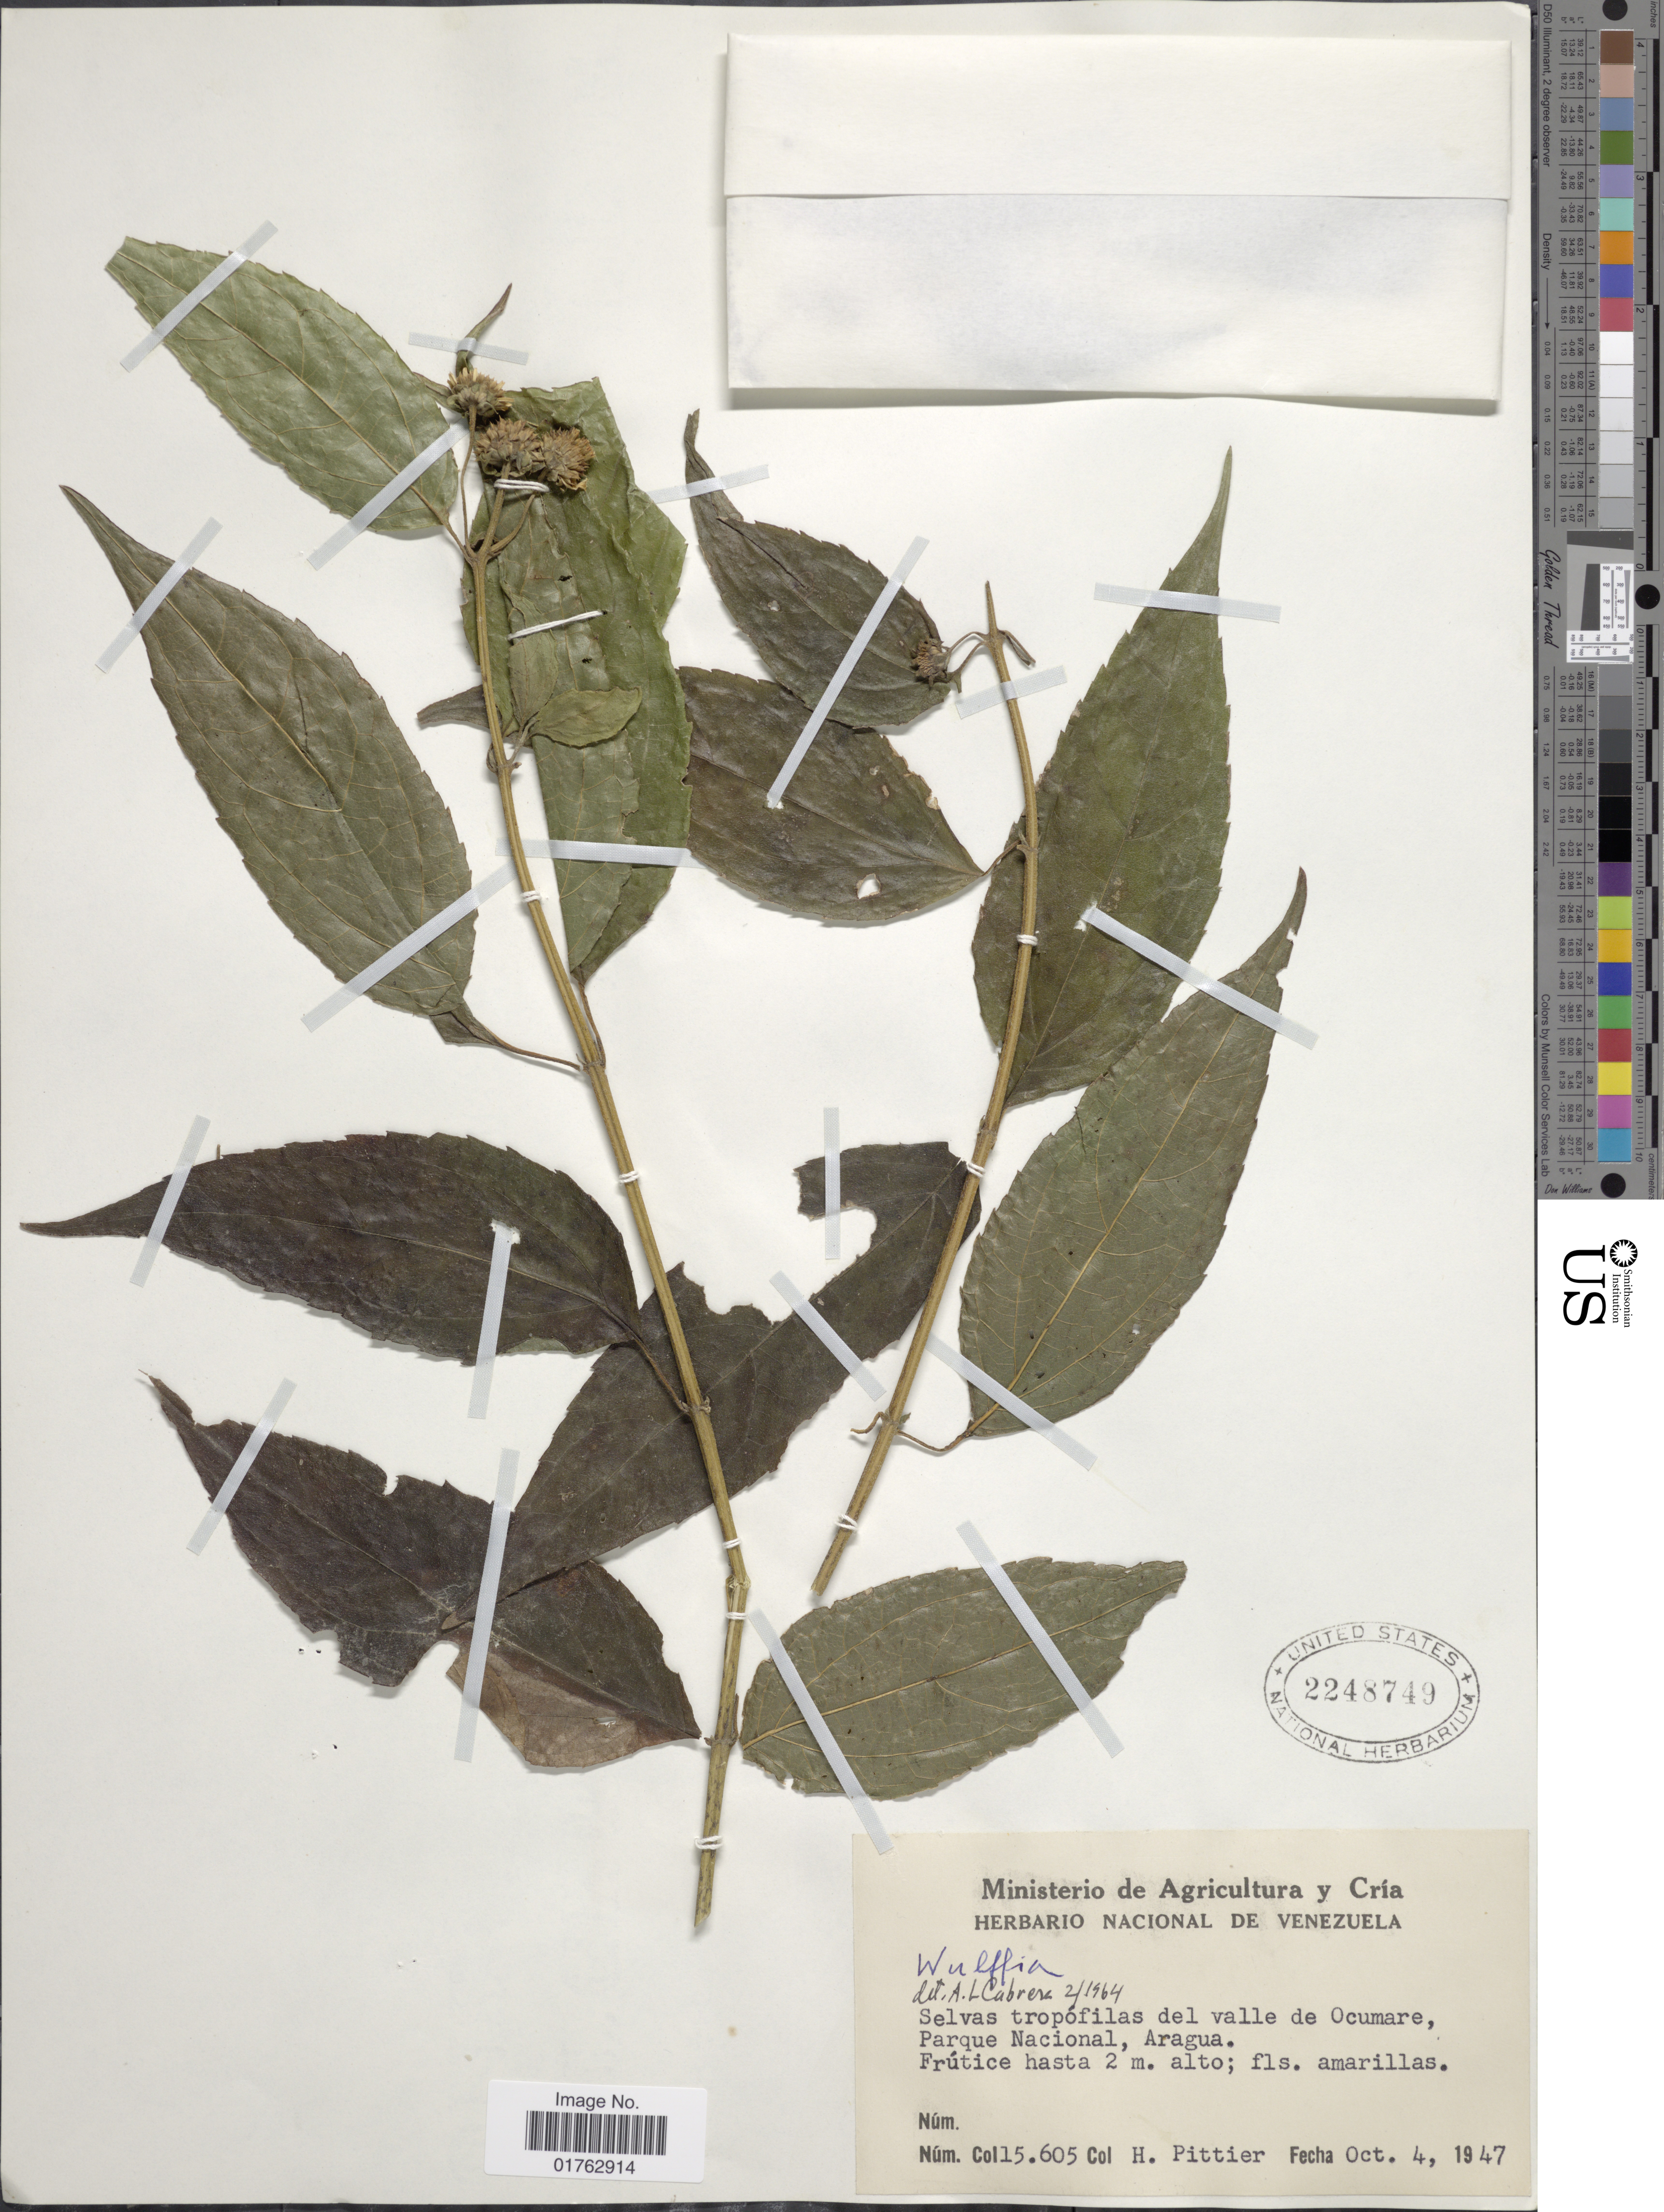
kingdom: Plantae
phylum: Tracheophyta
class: Magnoliopsida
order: Asterales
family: Asteraceae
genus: Wulffia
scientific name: Wulffia sp.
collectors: H. F. Pittier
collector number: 15.605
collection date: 1947-10-04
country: Venezuela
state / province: Aragua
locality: Selvas tropofilas del valle de Ocumare, Parque Nacional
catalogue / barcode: US 2248749